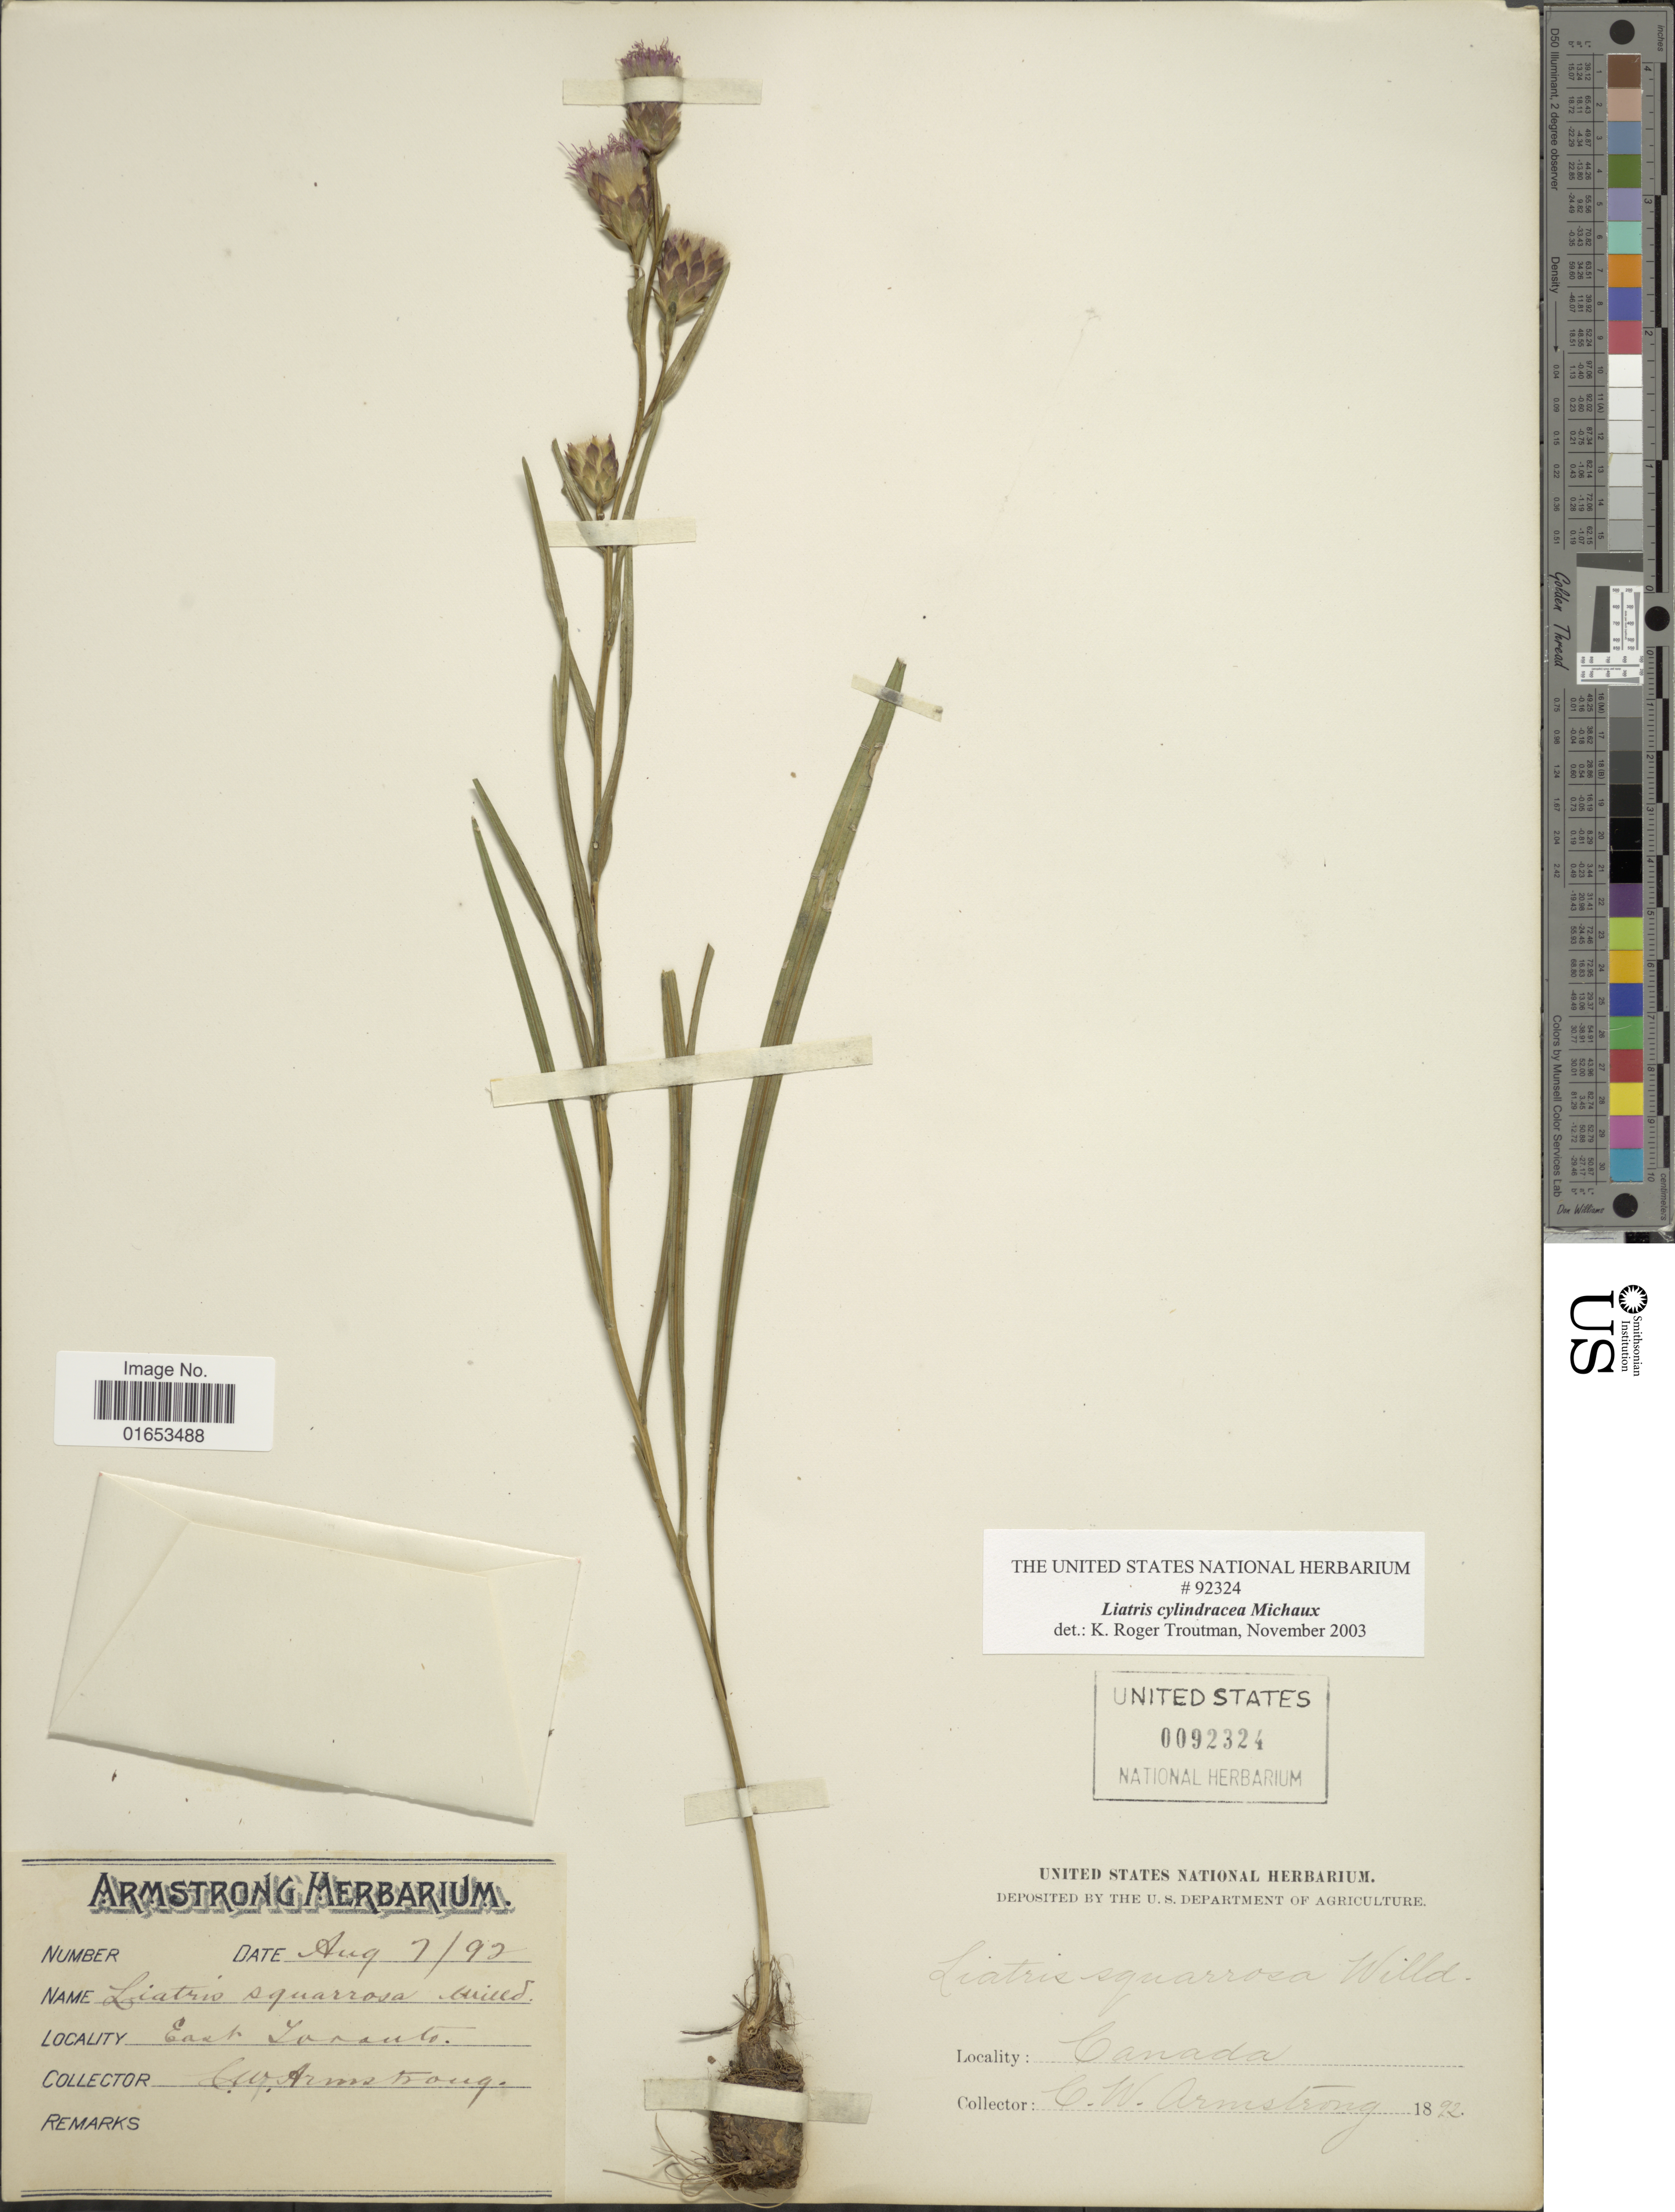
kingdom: Plantae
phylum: Tracheophyta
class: Magnoliopsida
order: Asterales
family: Asteraceae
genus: Liatris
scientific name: Liatris cylindracea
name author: Michaux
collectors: C. W. Armstrong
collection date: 1892-08-07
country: Canada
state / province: Ontario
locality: East Toronto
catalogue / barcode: US 92324